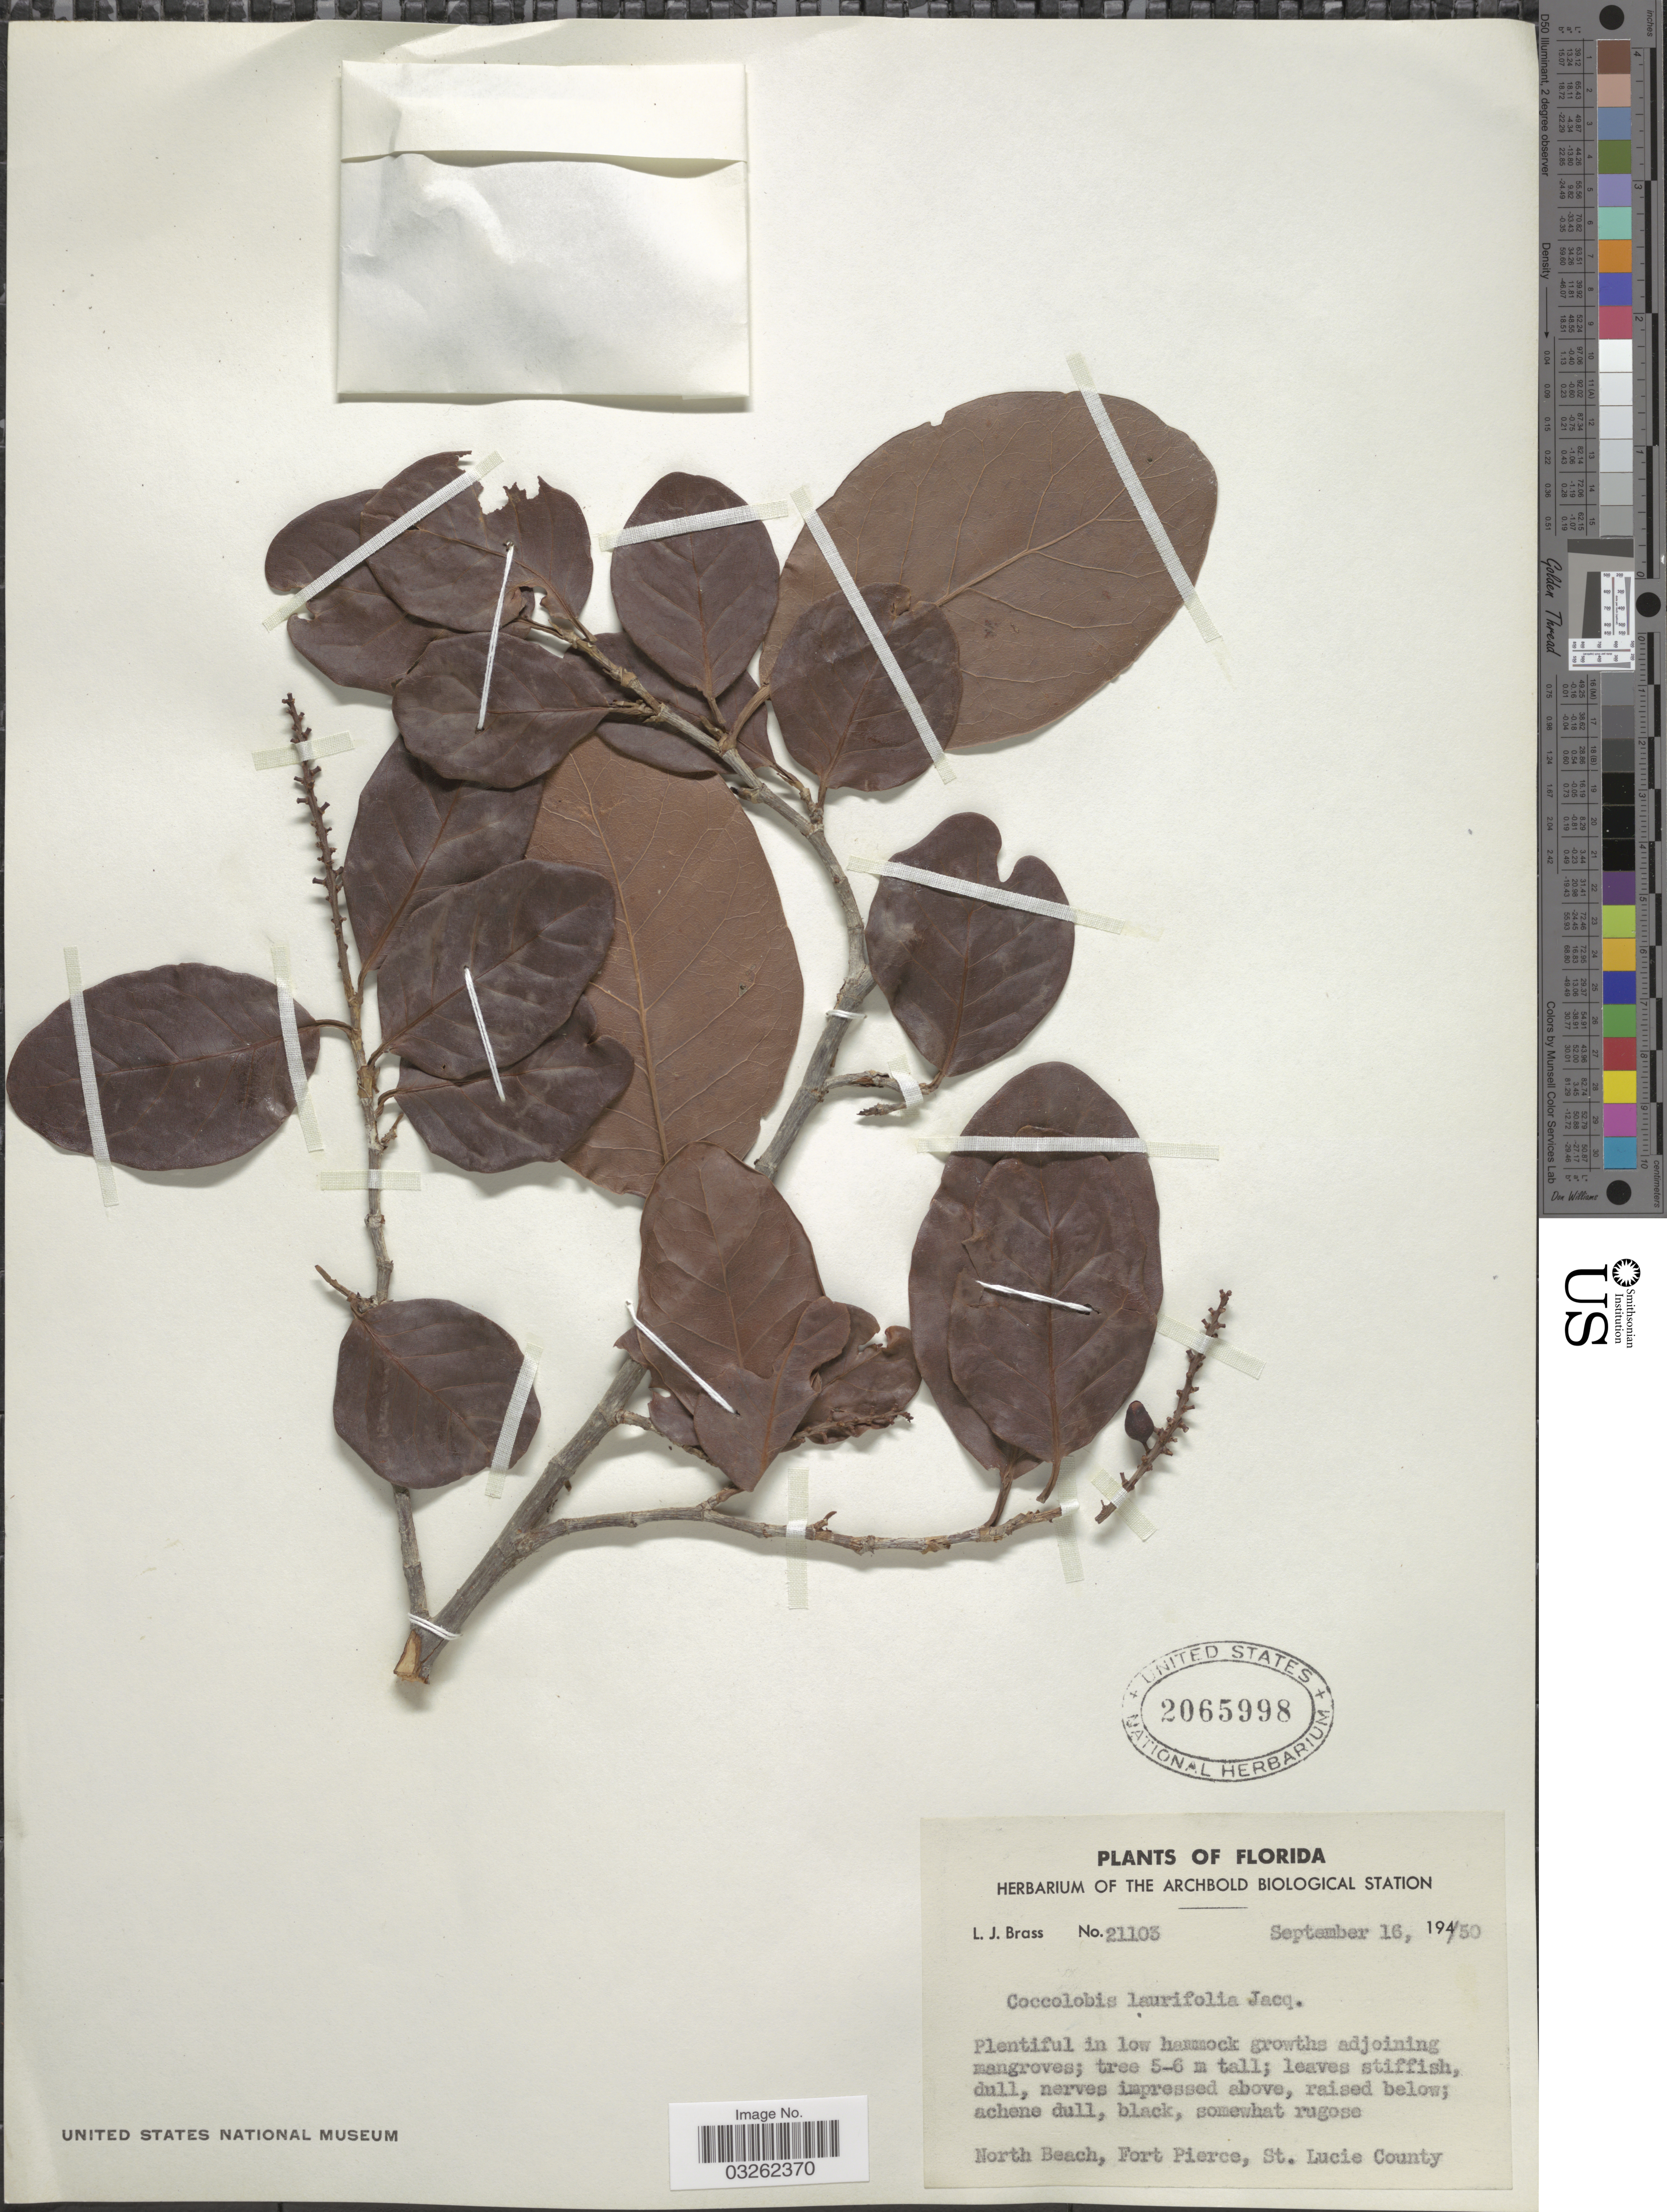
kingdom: Plantae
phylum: Tracheophyta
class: Magnoliopsida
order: Caryophyllales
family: Polygonaceae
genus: Coccoloba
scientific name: Coccoloba floridana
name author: Meisn. in DC.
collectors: L. J. Brass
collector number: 21103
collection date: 1950-09-16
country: United States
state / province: Florida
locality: North Beach, Fort Pierce, St. Lucie County.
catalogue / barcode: US 2065998